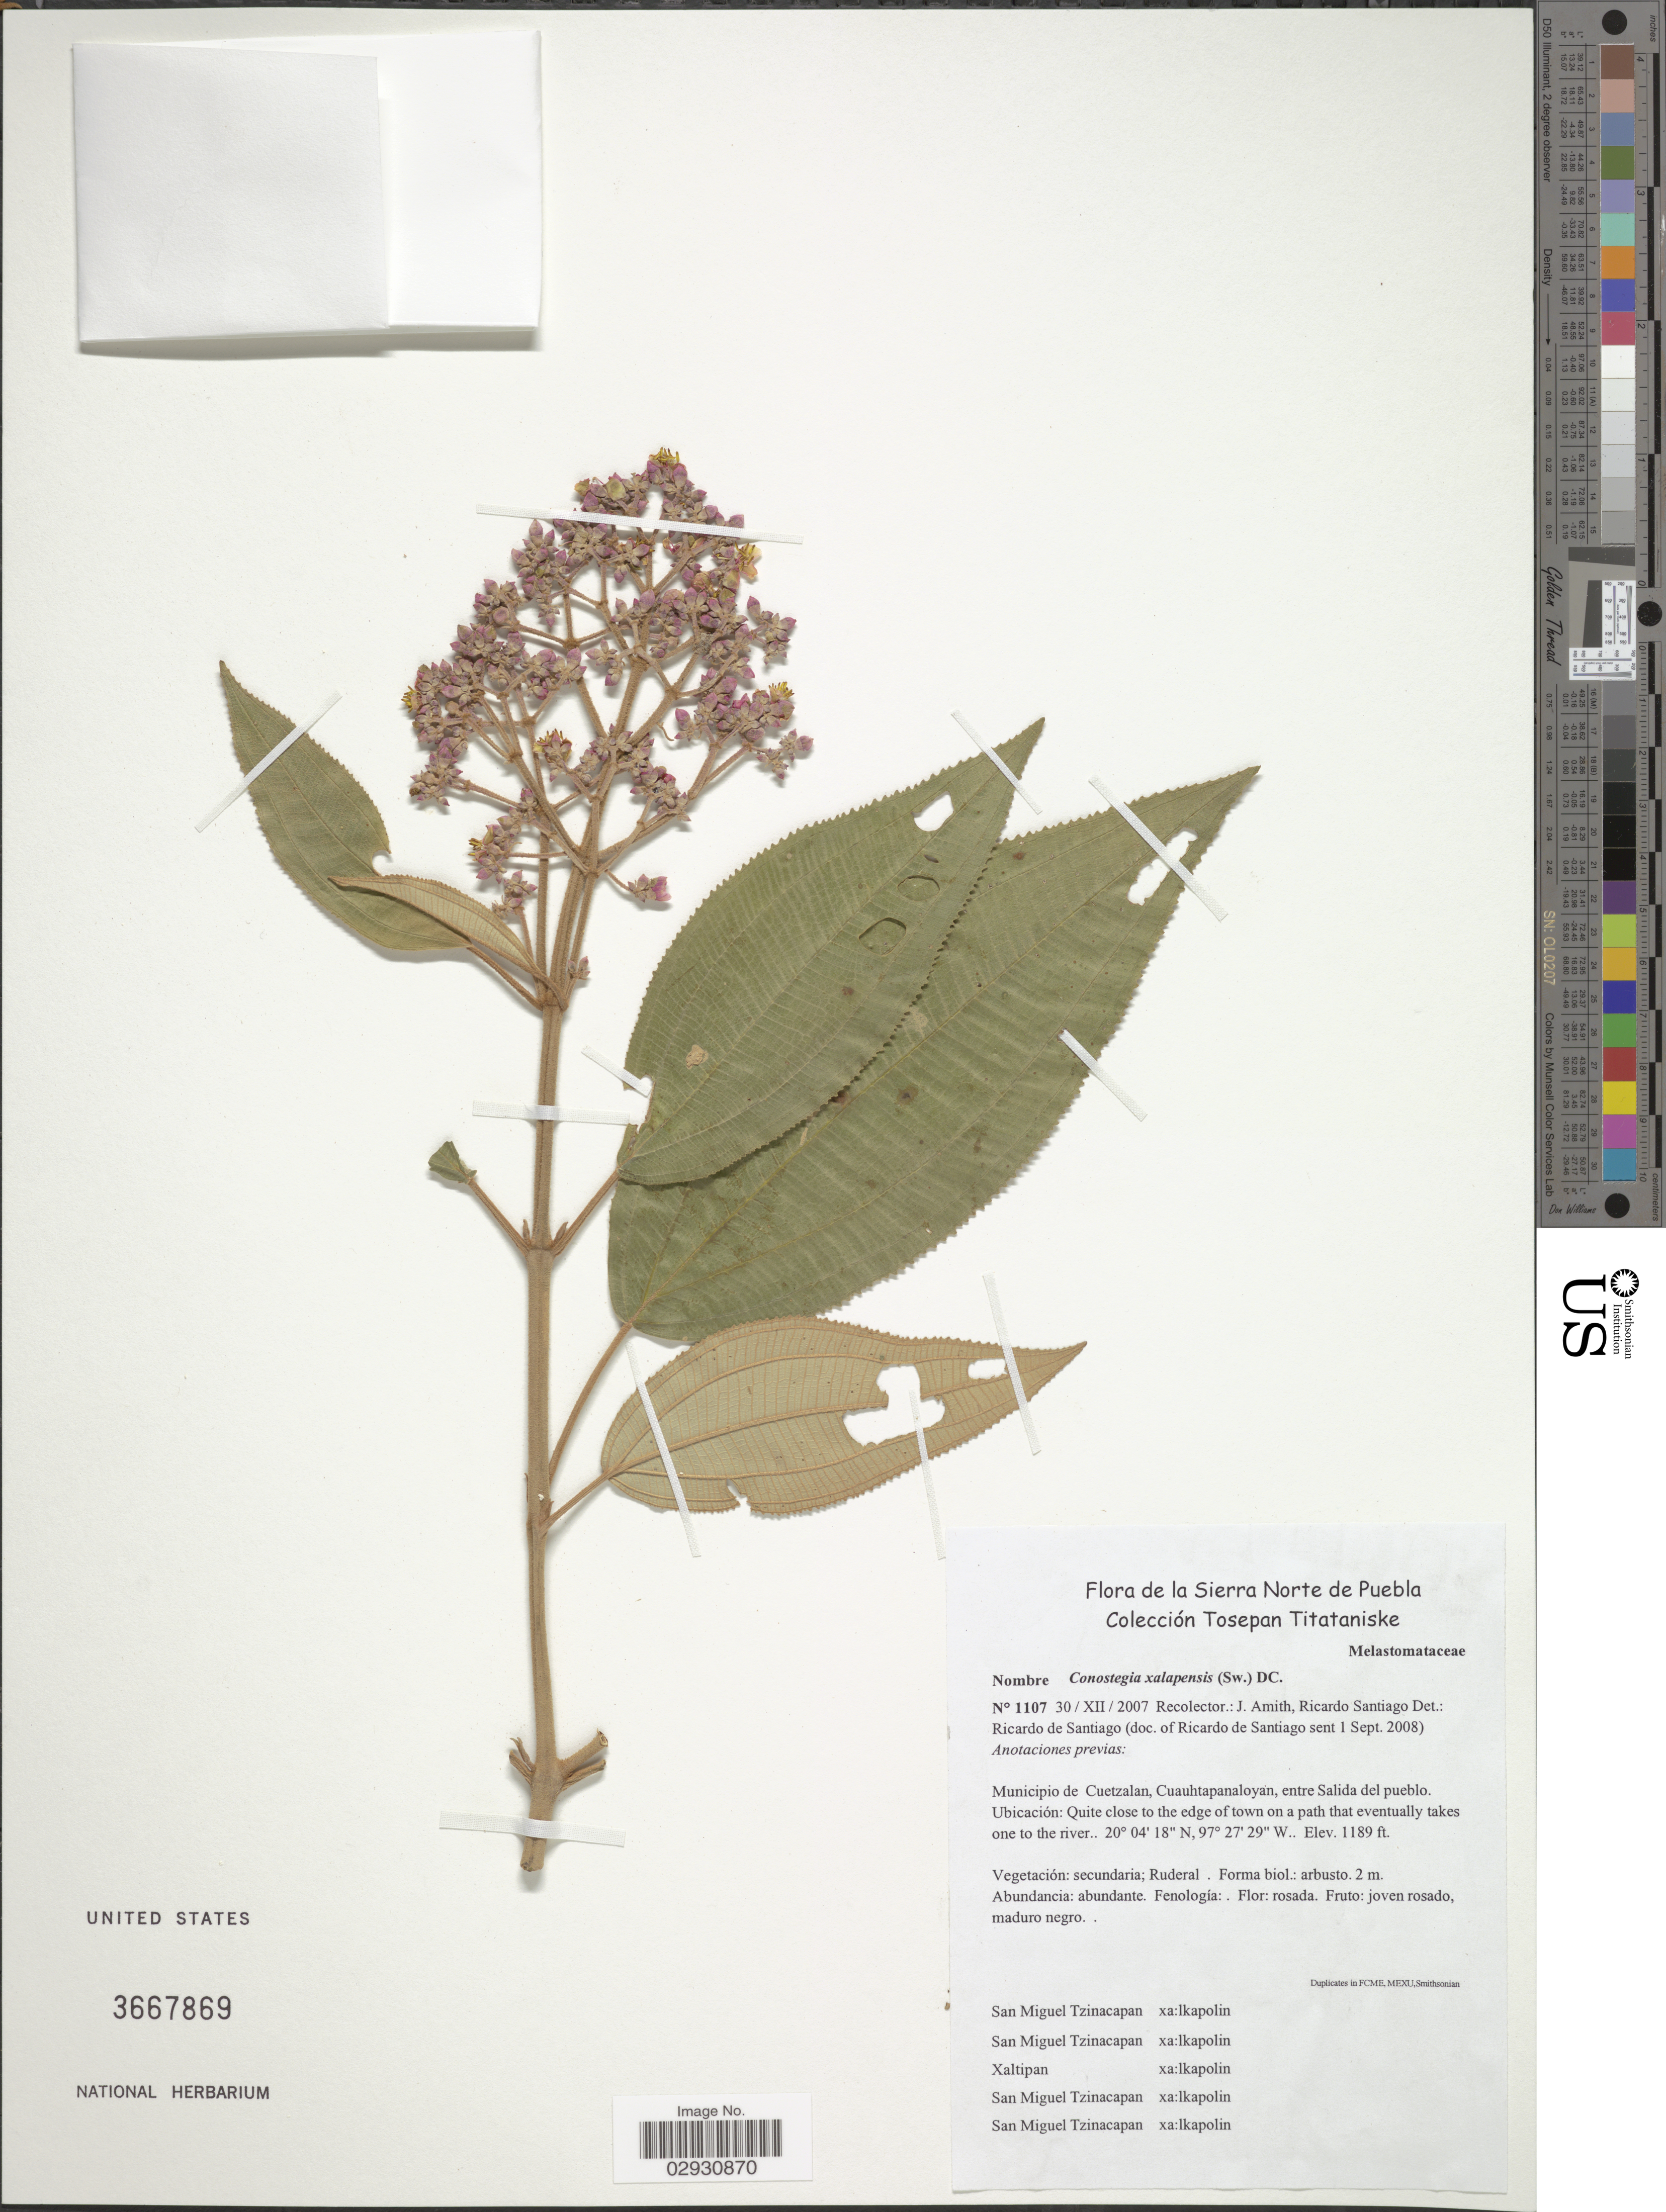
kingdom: Plantae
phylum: Tracheophyta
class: Magnoliopsida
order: Myrtales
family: Melastomataceae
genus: Conostegia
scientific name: Conostegia quadrangularis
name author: Schltdl. ex Steud.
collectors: J. D. Amith & R. Santiago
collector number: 1107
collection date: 2008-09-01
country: Mexico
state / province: Puebla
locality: De la Sierra Norte de Puebla, Tosepan Titataniske, Municipio de Cuetzalan, Cuauhtapanaloyan, entre Salida del pueblo.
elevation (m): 362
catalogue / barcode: US 3667869